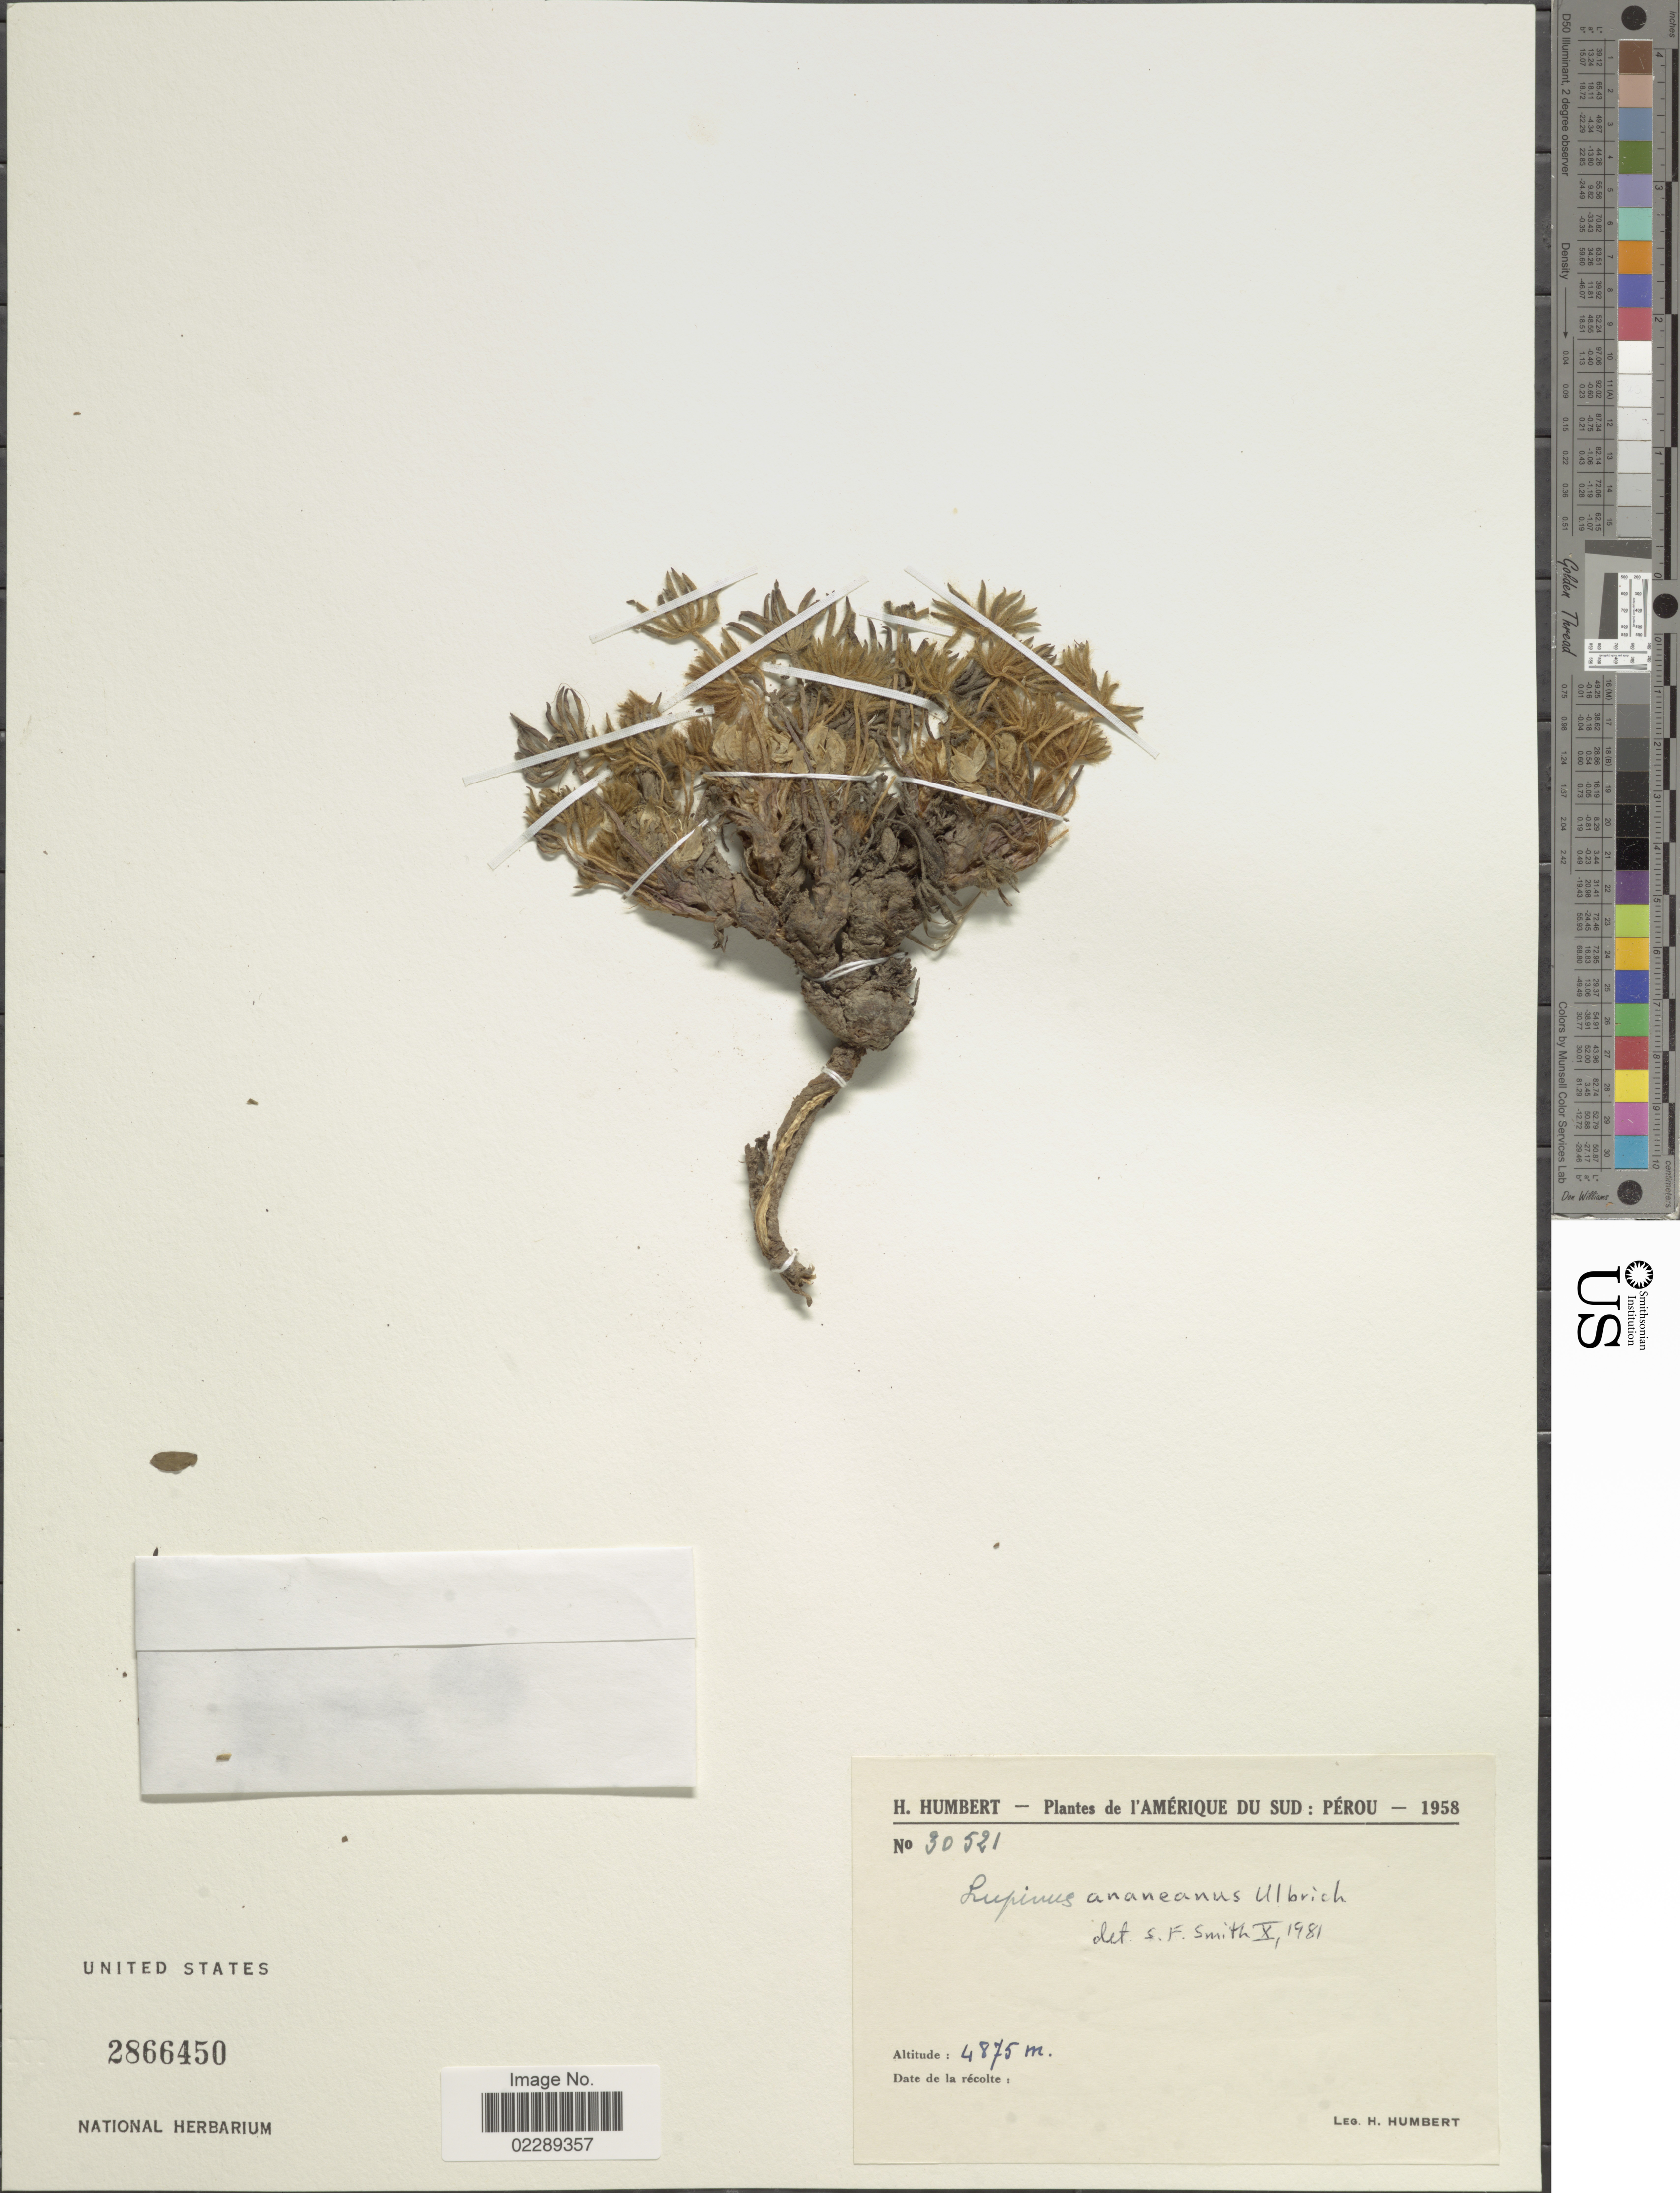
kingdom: Plantae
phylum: Tracheophyta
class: Magnoliopsida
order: Fabales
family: Fabaceae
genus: Lupinus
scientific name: Lupinus ananeanus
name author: Ulbr.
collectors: H. Humbert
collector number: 30521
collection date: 1958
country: Peru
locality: Pérou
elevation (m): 4875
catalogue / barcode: US 2866450